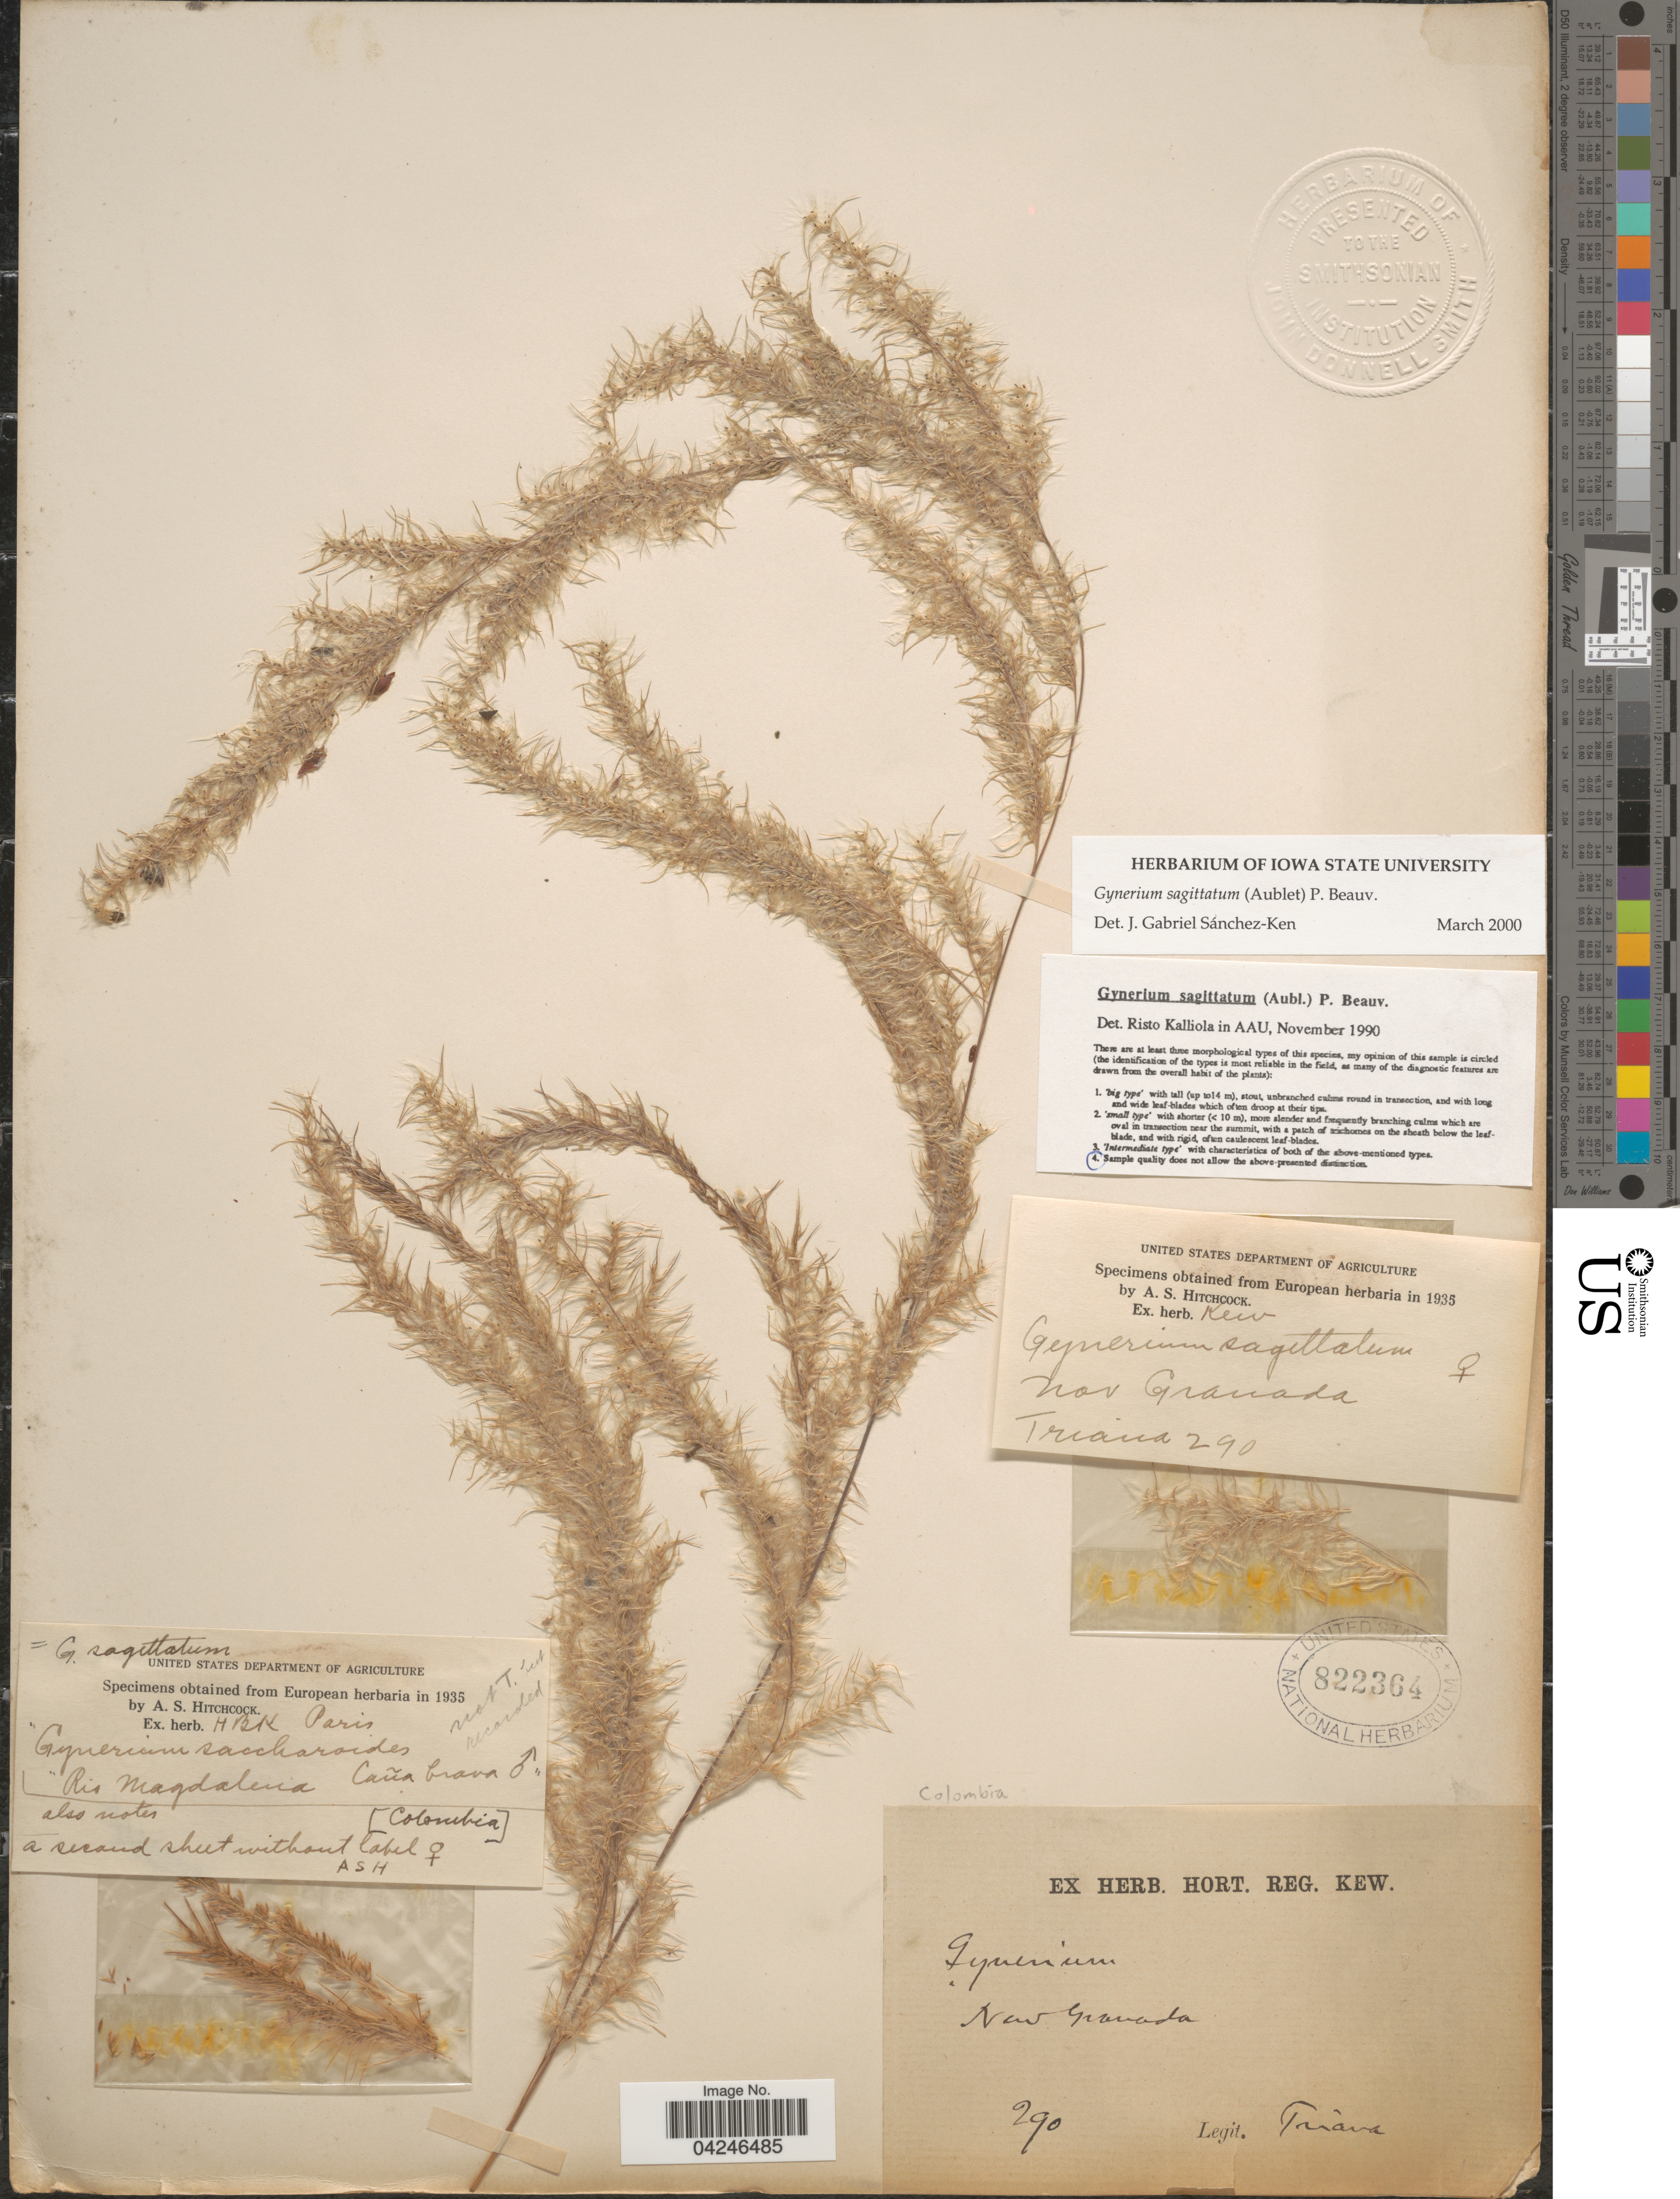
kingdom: Plantae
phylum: Tracheophyta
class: Liliopsida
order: Poales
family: Poaceae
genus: Gynerium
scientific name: Gynerium sagittatum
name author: (Aubl.) P. Beauv.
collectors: Triana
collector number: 290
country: Colombia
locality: New Granada.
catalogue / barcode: US 822364